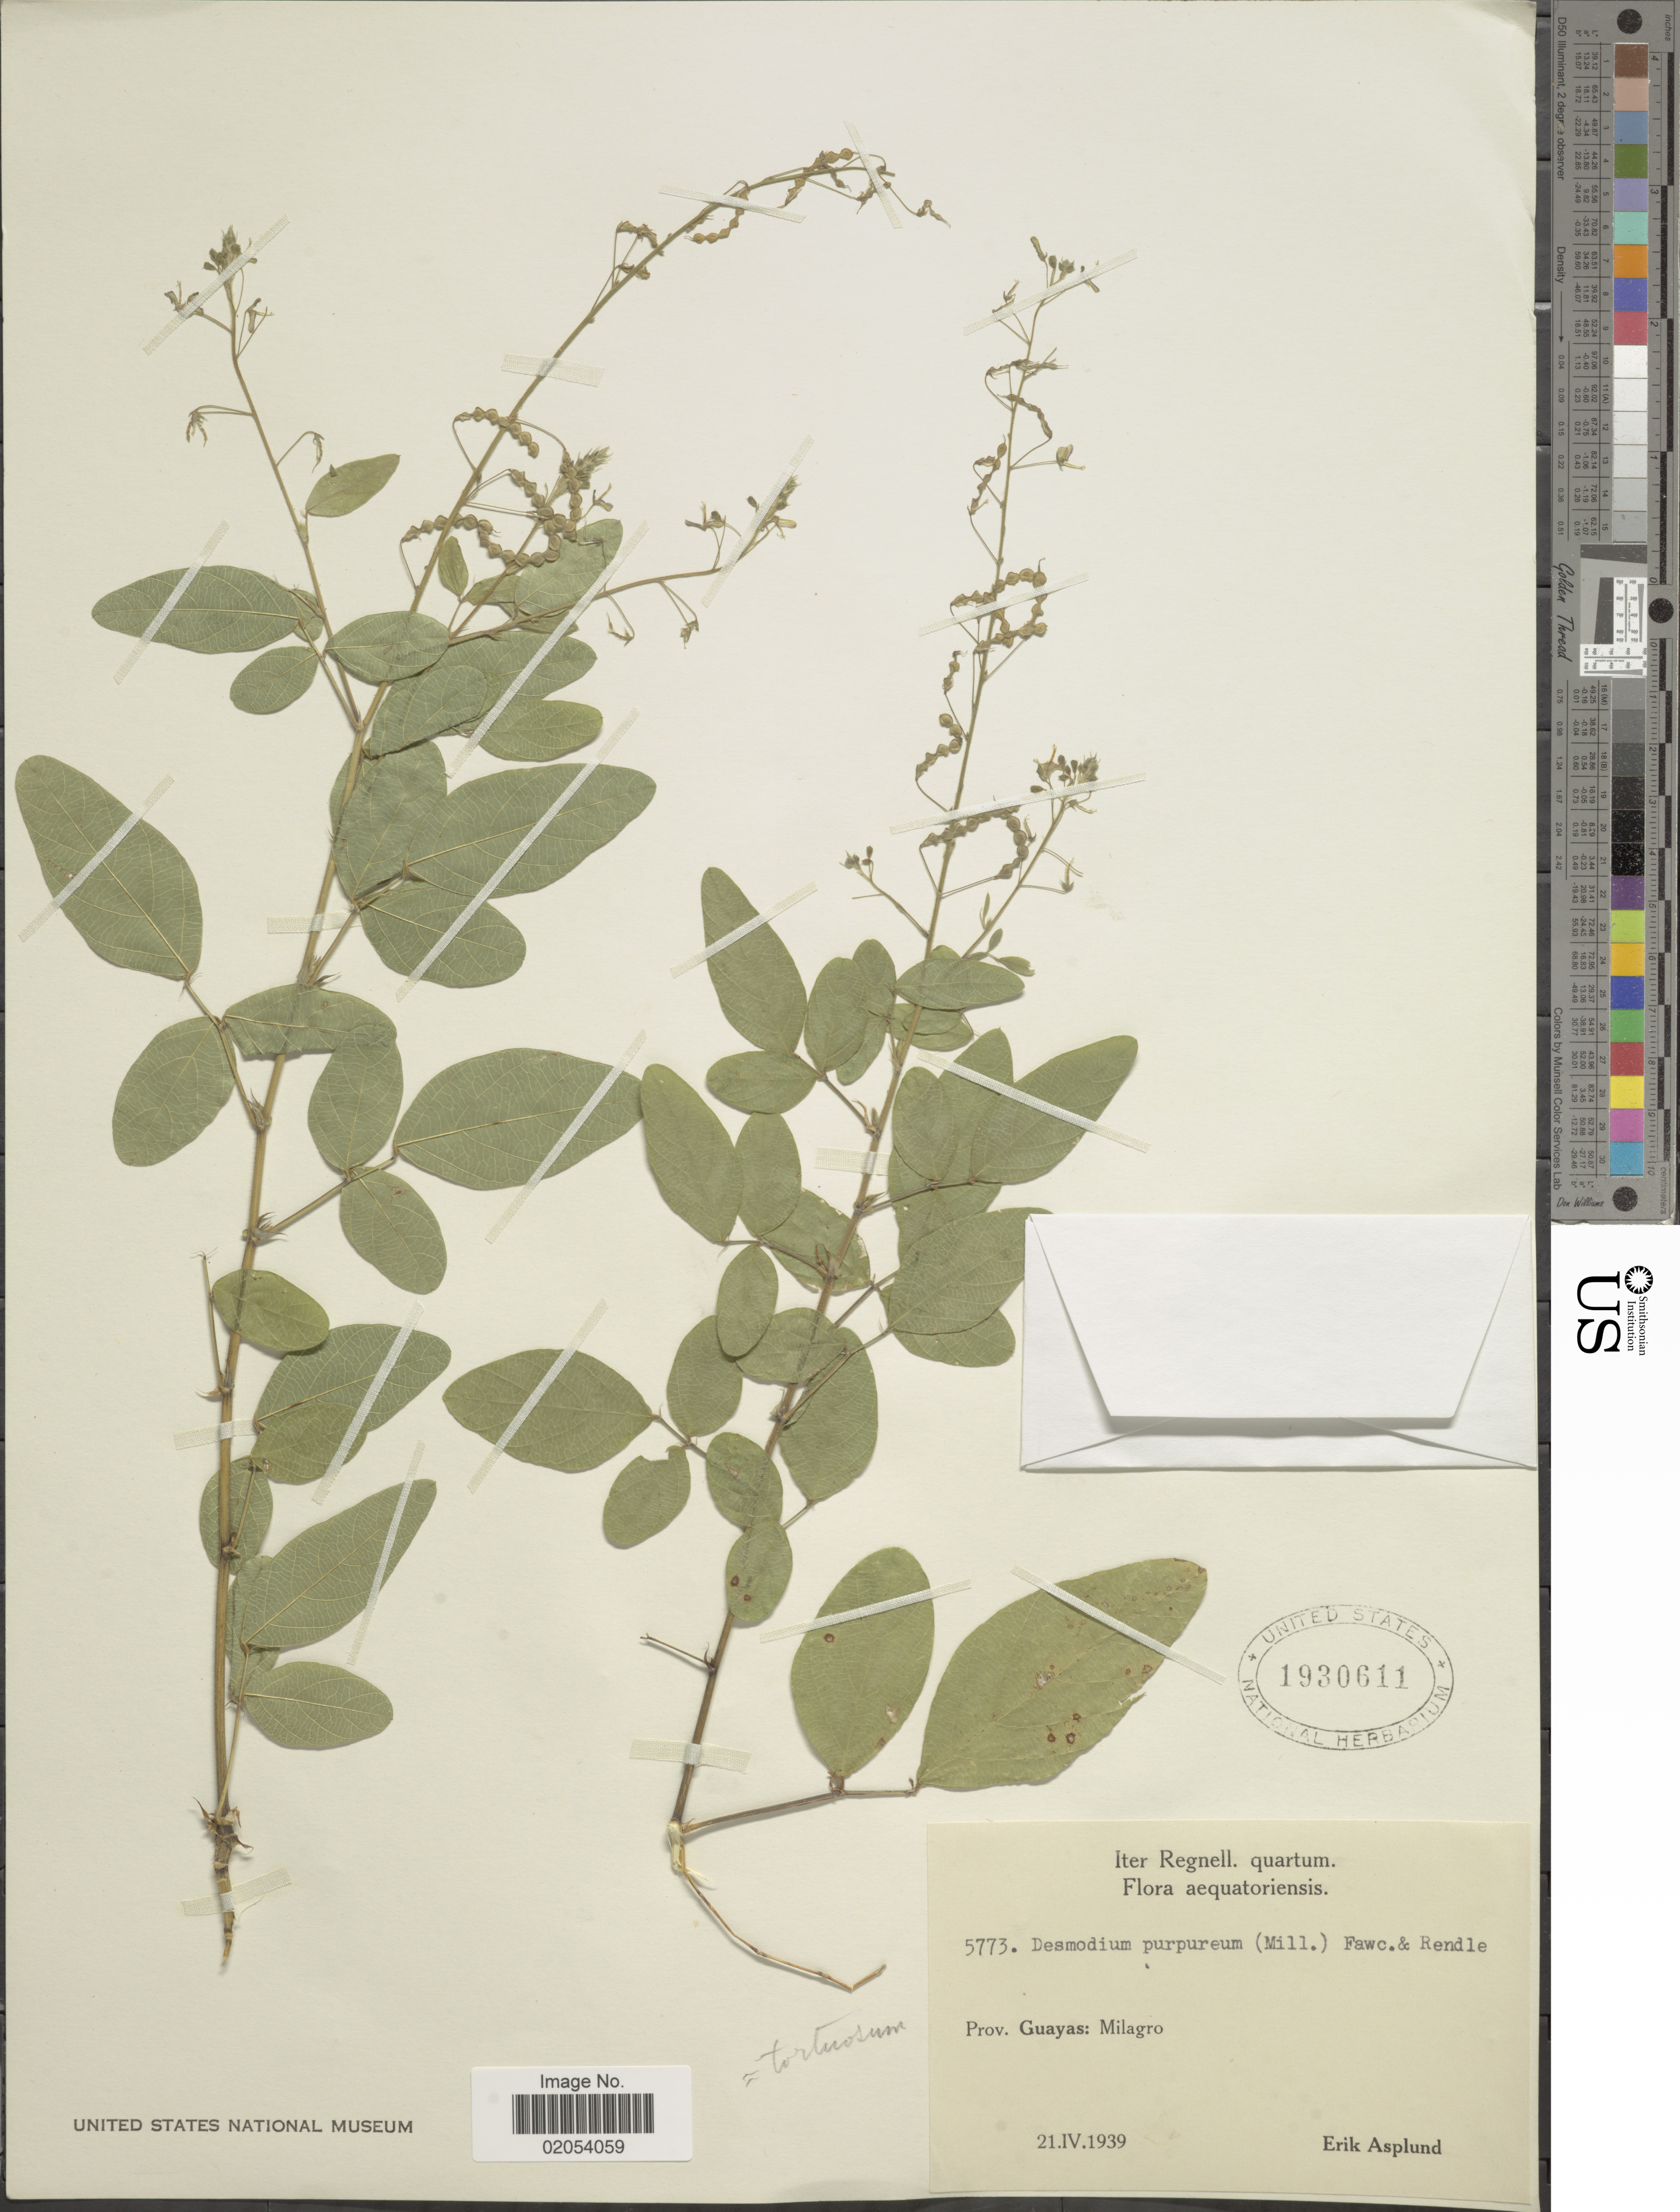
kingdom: Plantae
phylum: Tracheophyta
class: Magnoliopsida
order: Fabales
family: Fabaceae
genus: Desmodium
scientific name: Desmodium tortuosum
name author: (Sw.) DC.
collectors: E. Asplund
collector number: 5773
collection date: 1939-04-21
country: Ecuador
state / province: Guayas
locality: Milagro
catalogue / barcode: US 1930611